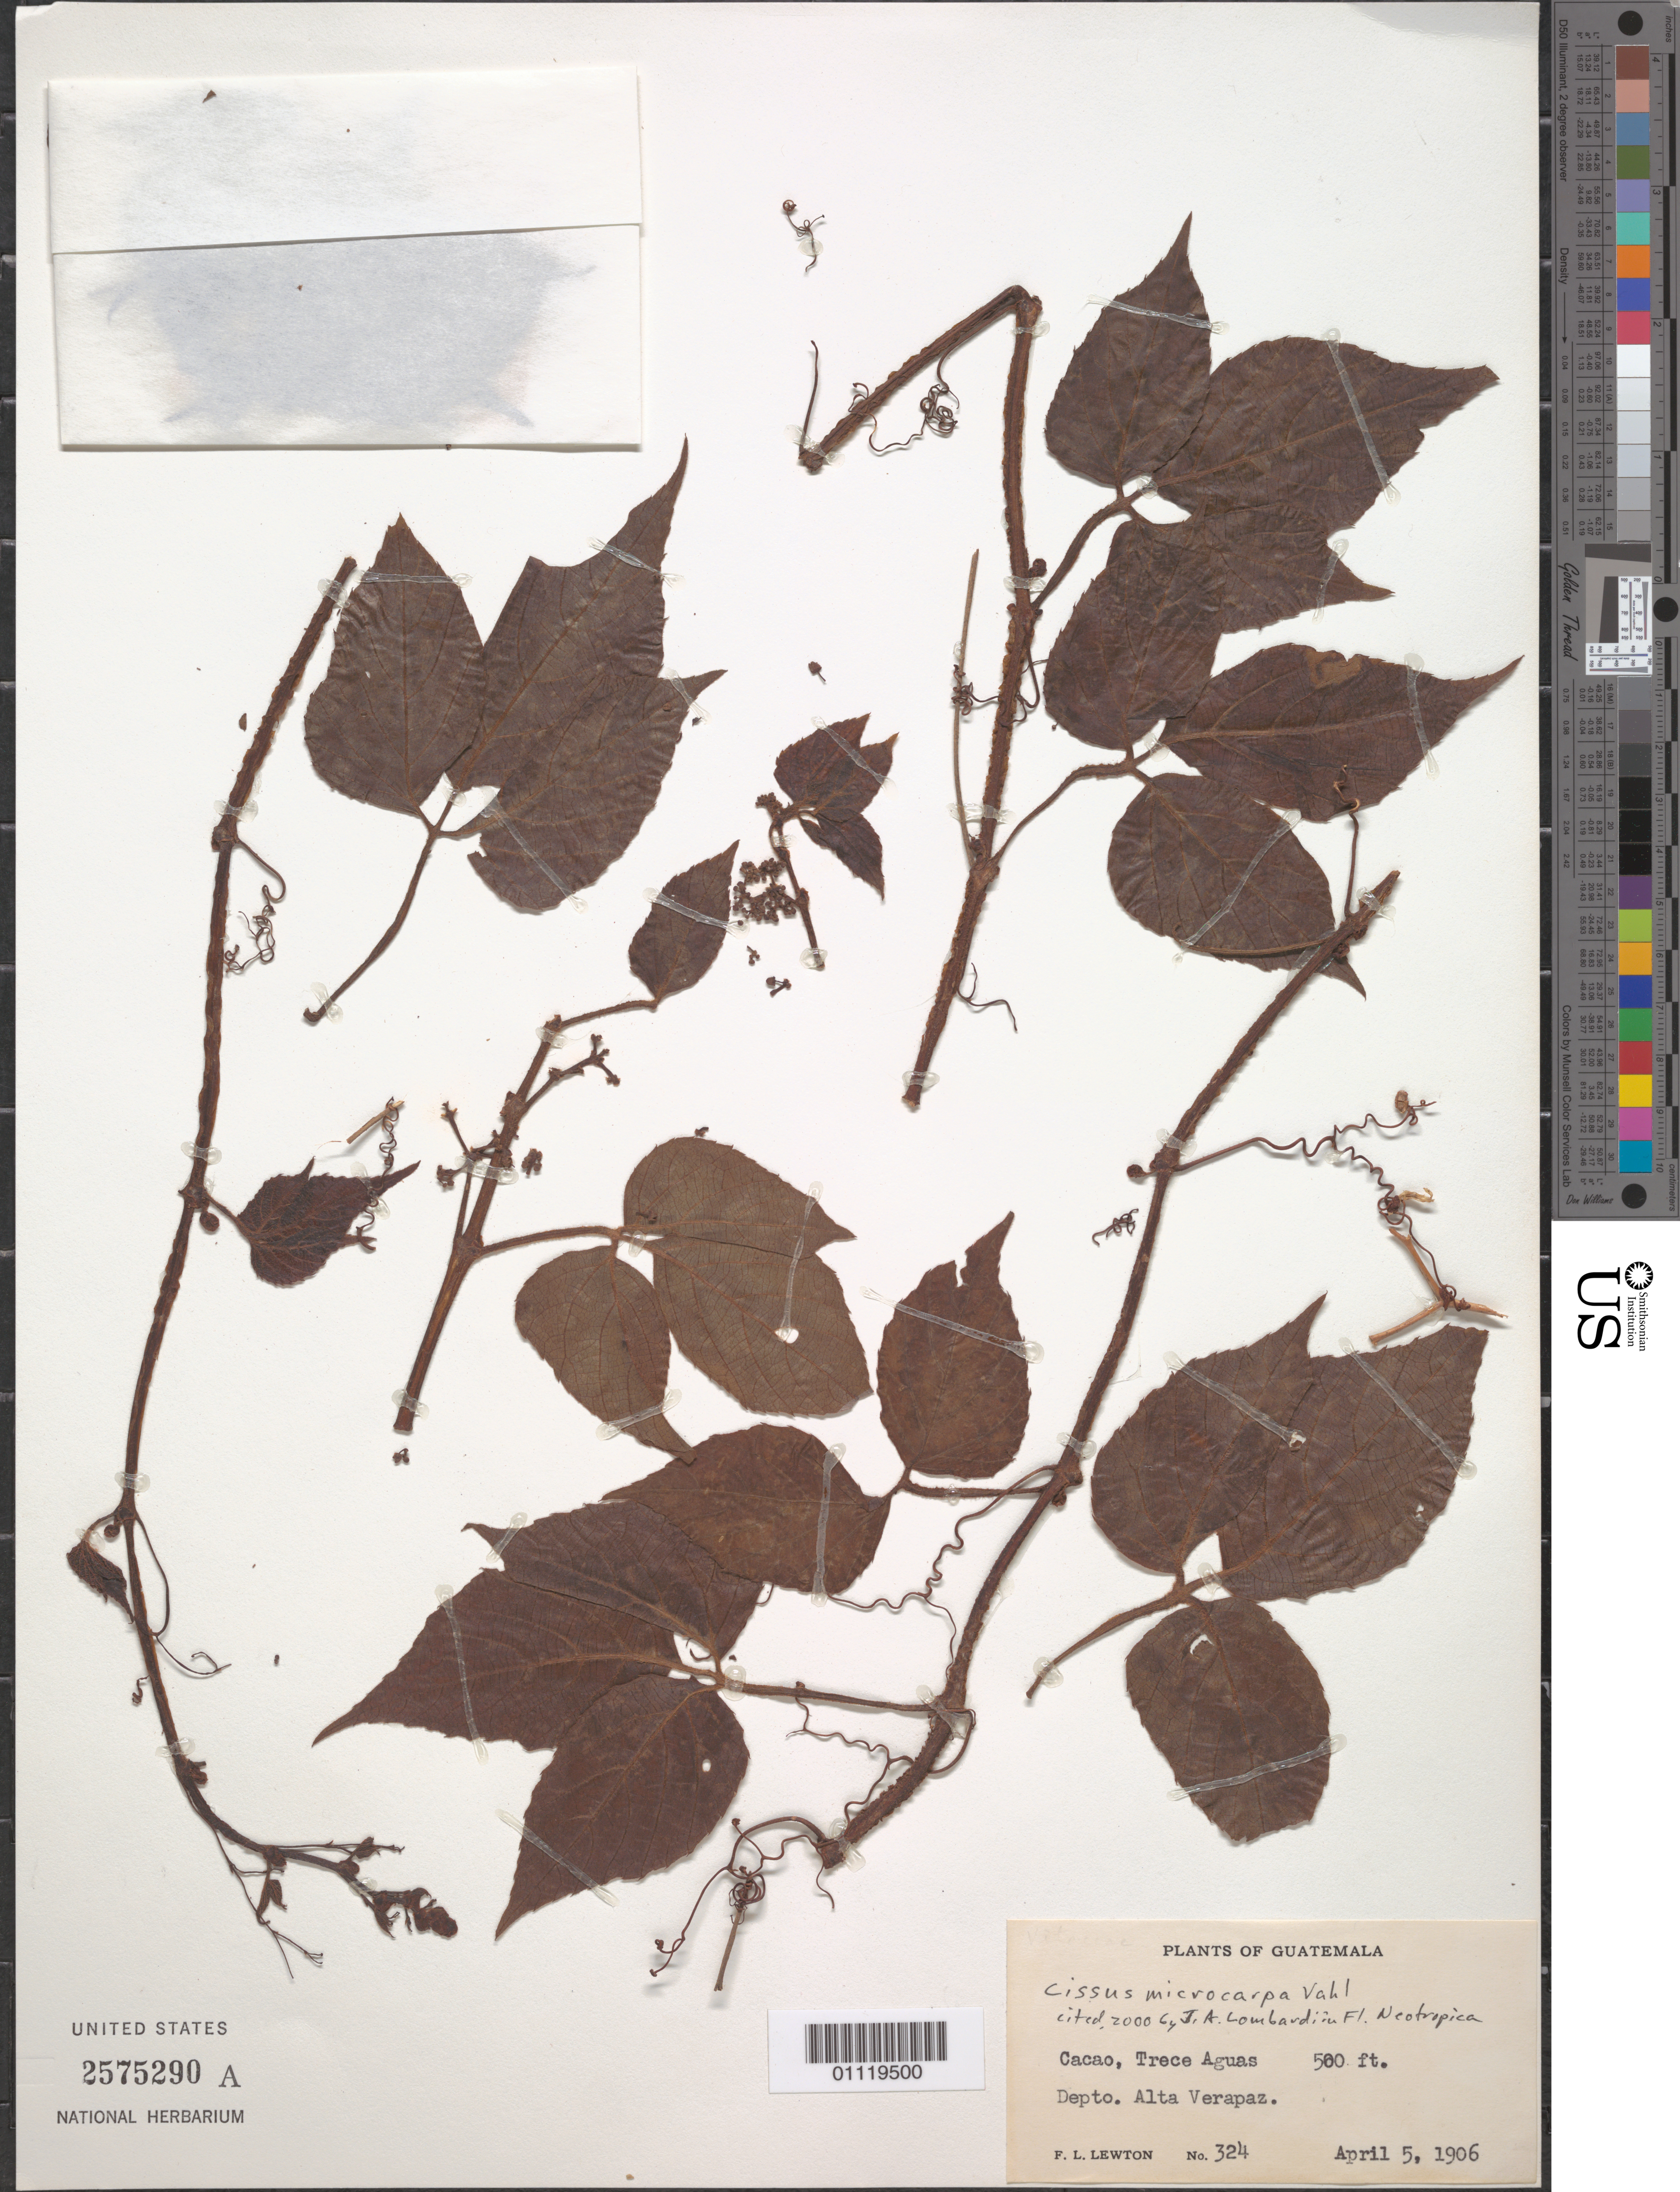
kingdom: Plantae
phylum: Tracheophyta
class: Magnoliopsida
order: Vitales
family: Vitaceae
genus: Cissus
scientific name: Cissus microcarpa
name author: Vahl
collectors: F. L. Lewton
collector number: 324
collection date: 1906-04-05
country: Guatemala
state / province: Alta Verapaz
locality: Cacao, Trece Aguas.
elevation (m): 152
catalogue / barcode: US 2575290